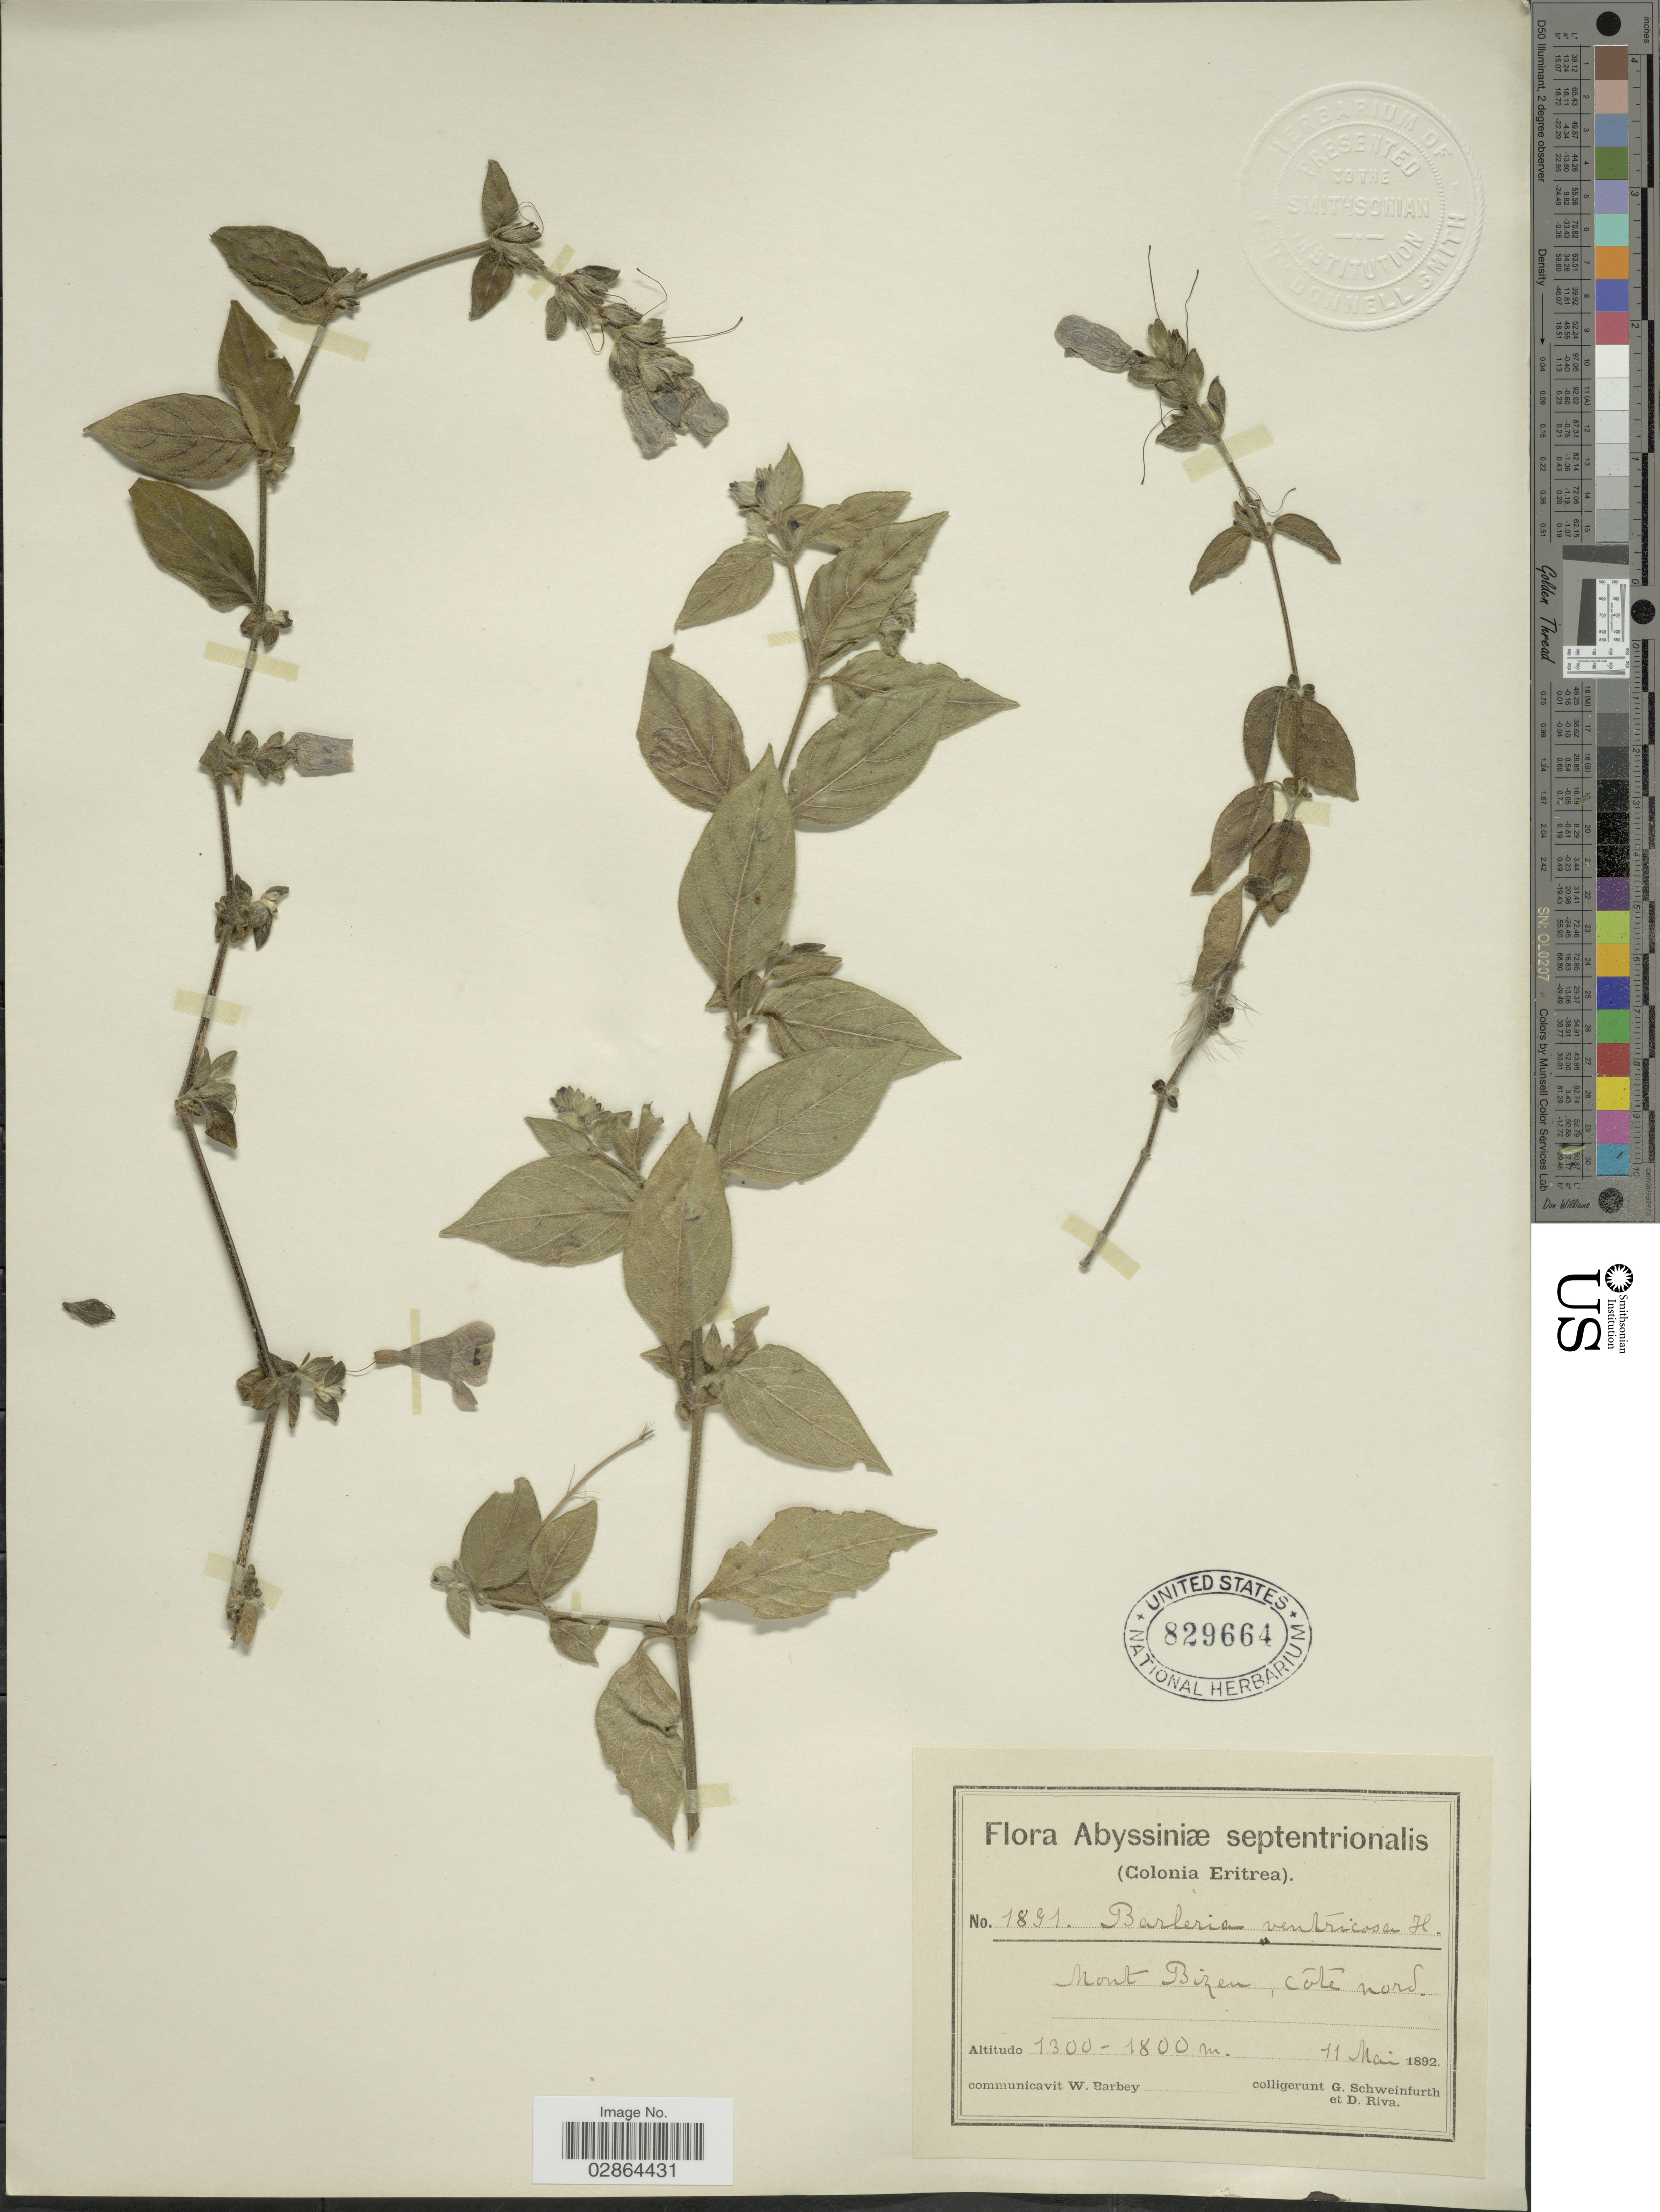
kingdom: Plantae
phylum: Tracheophyta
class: Magnoliopsida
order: Lamiales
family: Acanthaceae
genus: Barleria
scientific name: Barleria ventricosa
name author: Hochst. ex Nees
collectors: G. A. Schweinfurth (herbarium) & D. Riva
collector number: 1891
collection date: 1892-05-11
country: Eritrea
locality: Abyssiniæ septentrionalis (Colonia Eritrea). Mont Bizen, côte nord.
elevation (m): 1300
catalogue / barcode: US 829664